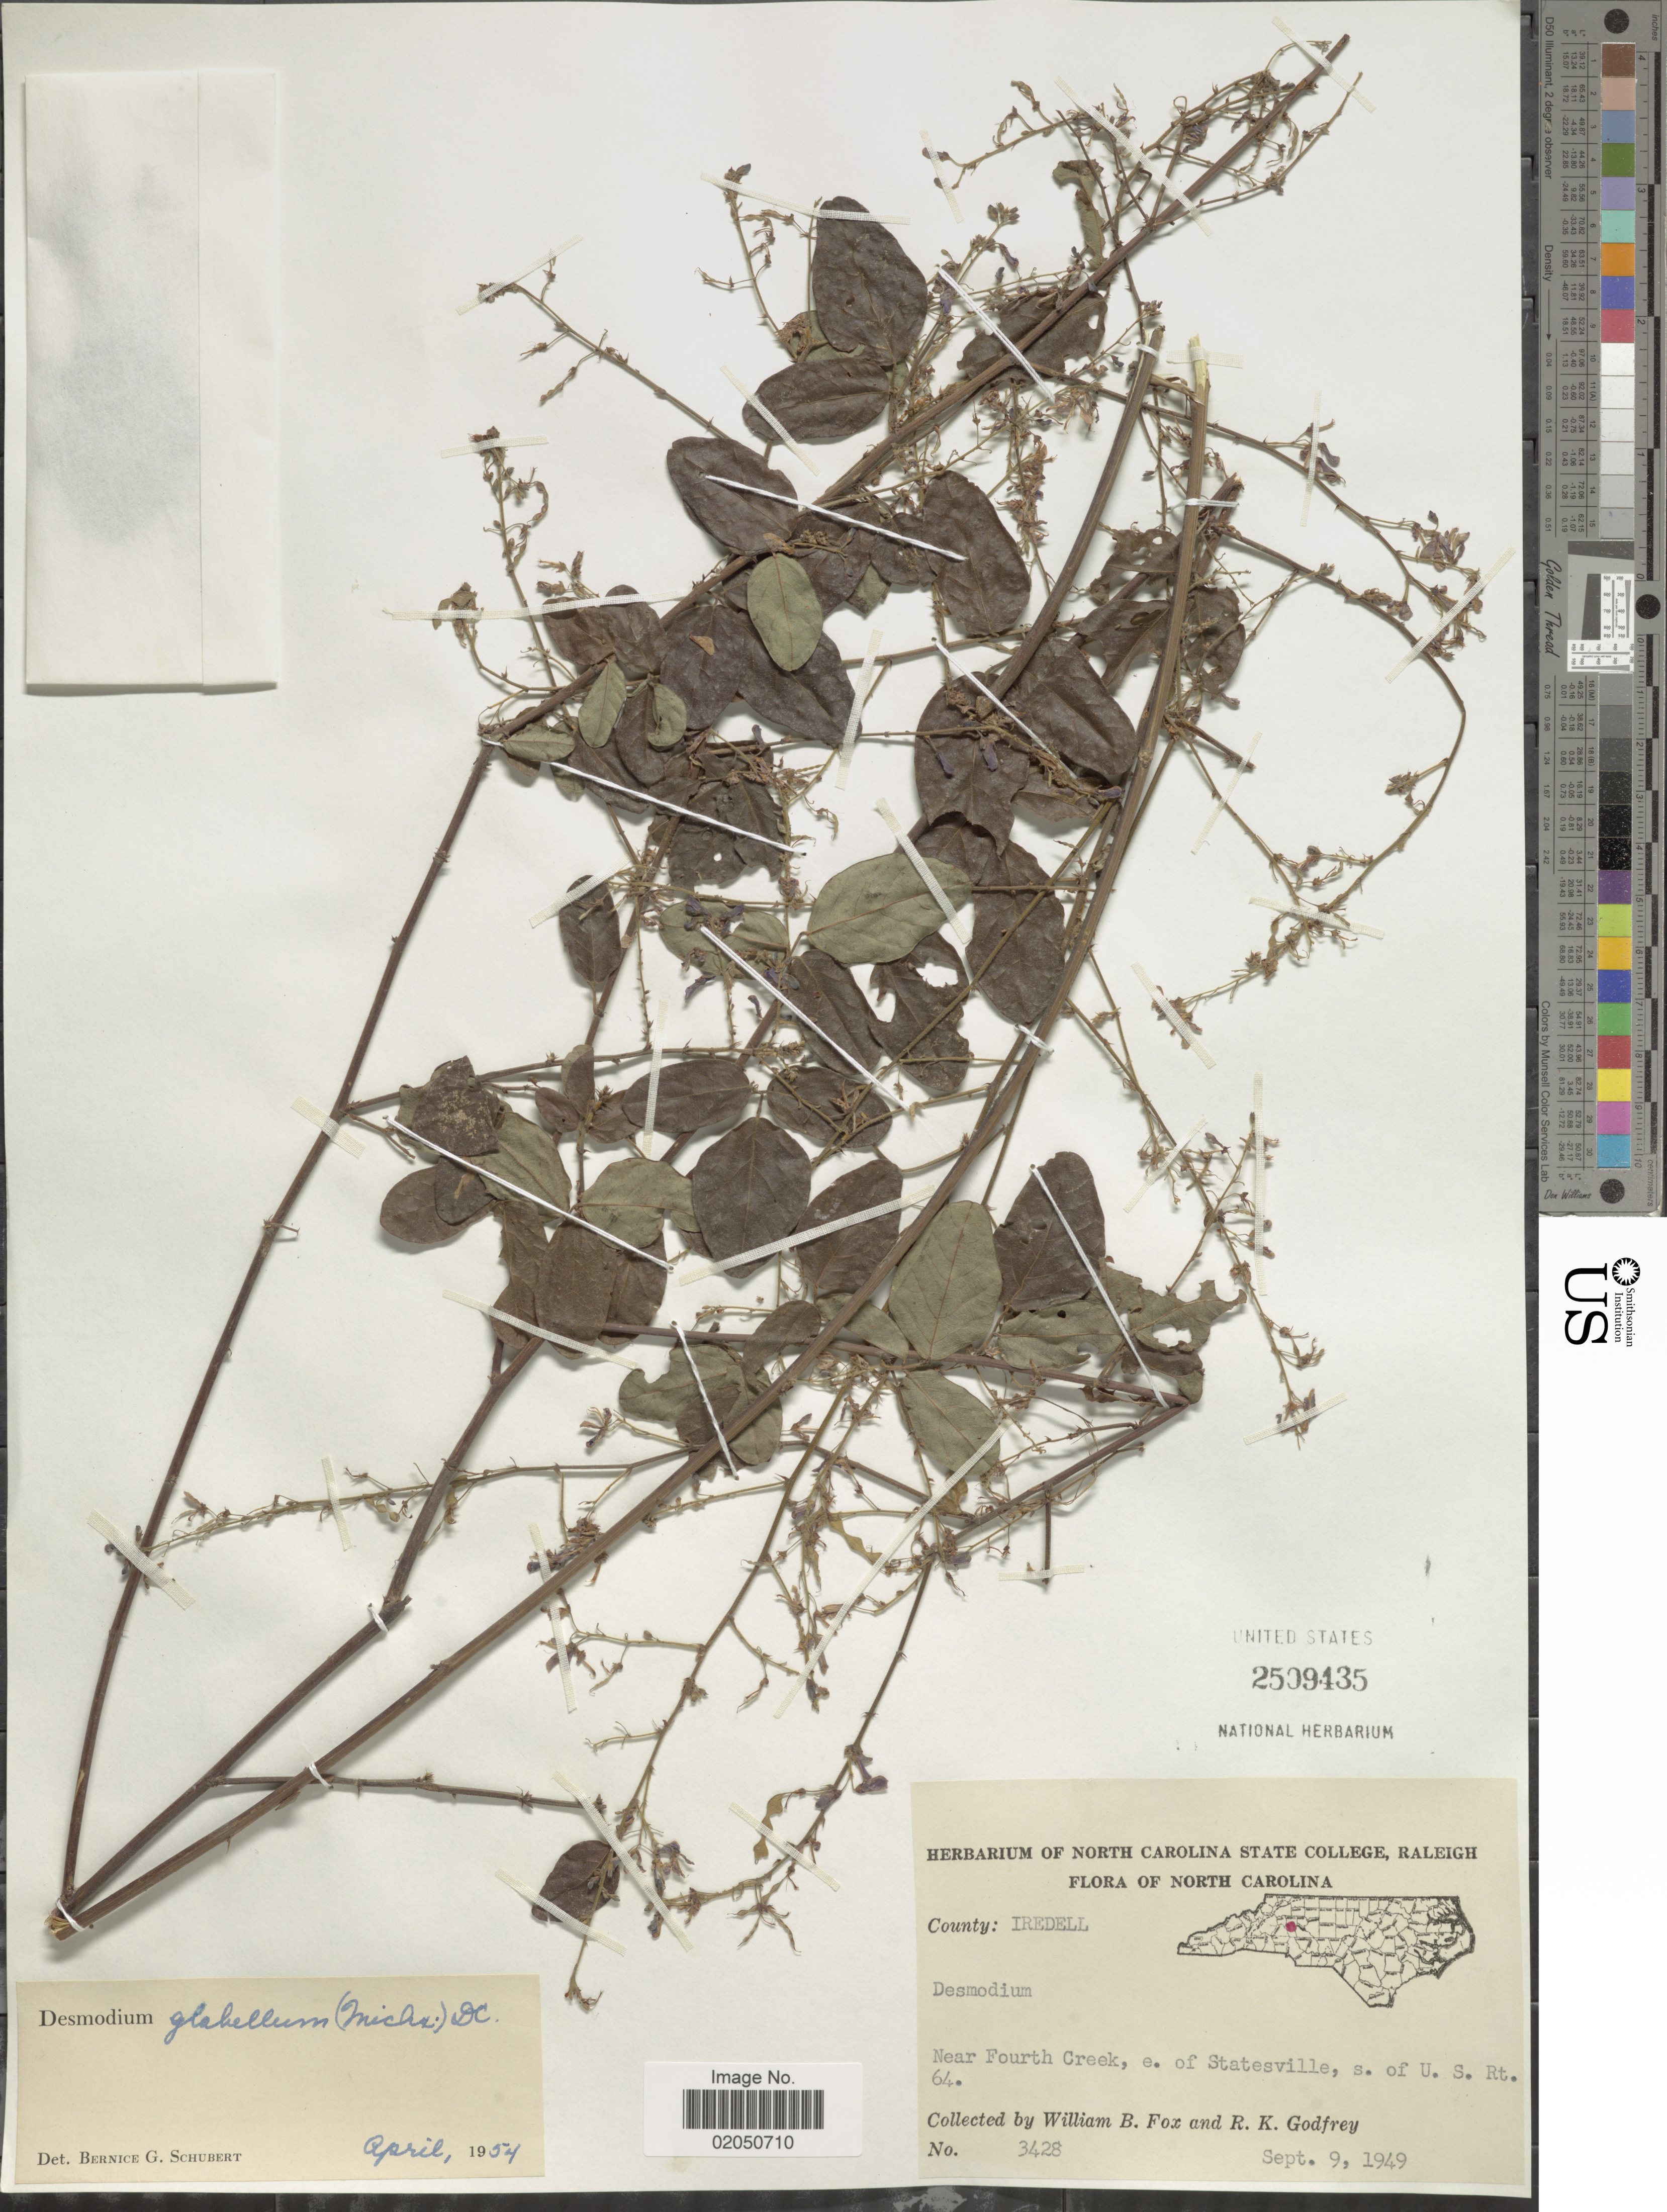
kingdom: Plantae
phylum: Tracheophyta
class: Magnoliopsida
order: Fabales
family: Fabaceae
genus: Desmodium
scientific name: Desmodium glabellum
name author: (Michx.) DC.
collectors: W. B. Fox & R. K. Godfrey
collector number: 3428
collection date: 1949-09-09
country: United States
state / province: North Carolina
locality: County: Iredell, Near Fourth Creek, e. of Statesville, s. of U.S. Rt. 64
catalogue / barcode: US 2509435